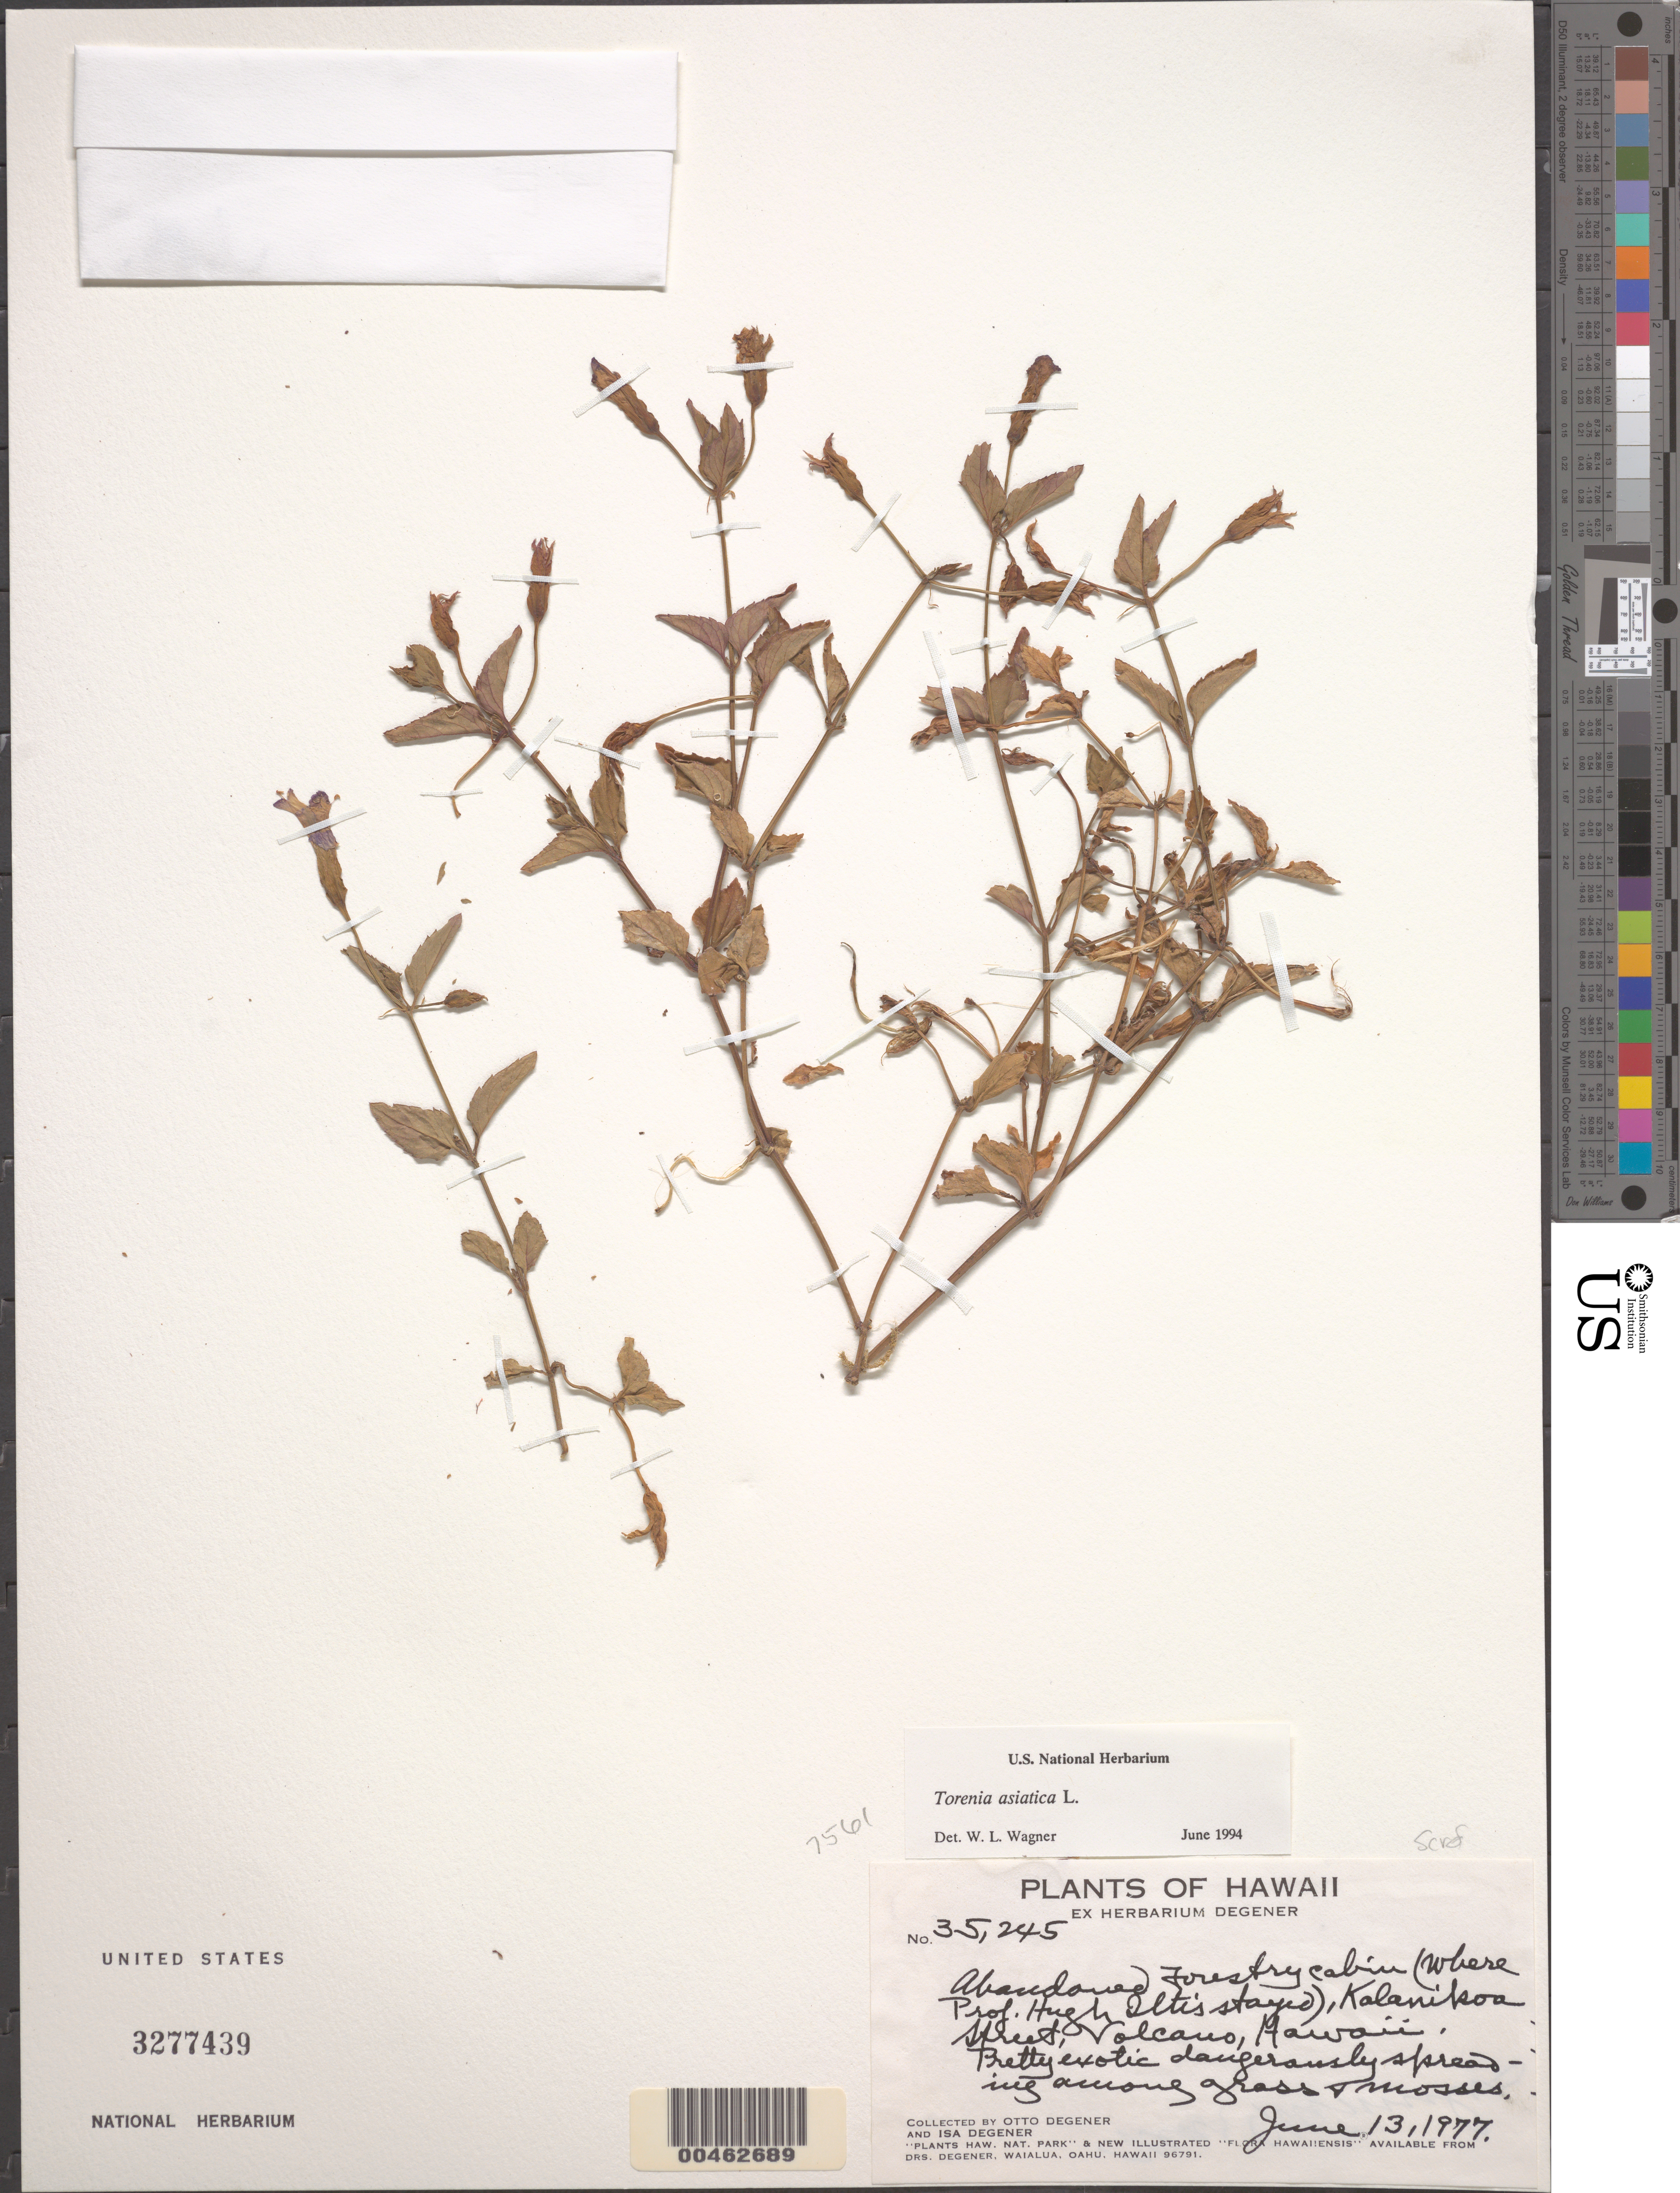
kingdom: Plantae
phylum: Tracheophyta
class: Magnoliopsida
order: Lamiales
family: Linderniaceae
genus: Torenia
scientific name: Torenia asiatica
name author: L.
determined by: Wagner, W. L., (BOT), Smithsonian Institution - National Museum of Natural History (UNITED STATES)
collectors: O. Degener & I. Degener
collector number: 35245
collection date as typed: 13 Jun 1977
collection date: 1977-06-13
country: United States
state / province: Hawaii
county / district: Hawaii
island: Hawaii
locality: Kalanikoa Street, Volcano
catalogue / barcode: US 3277439